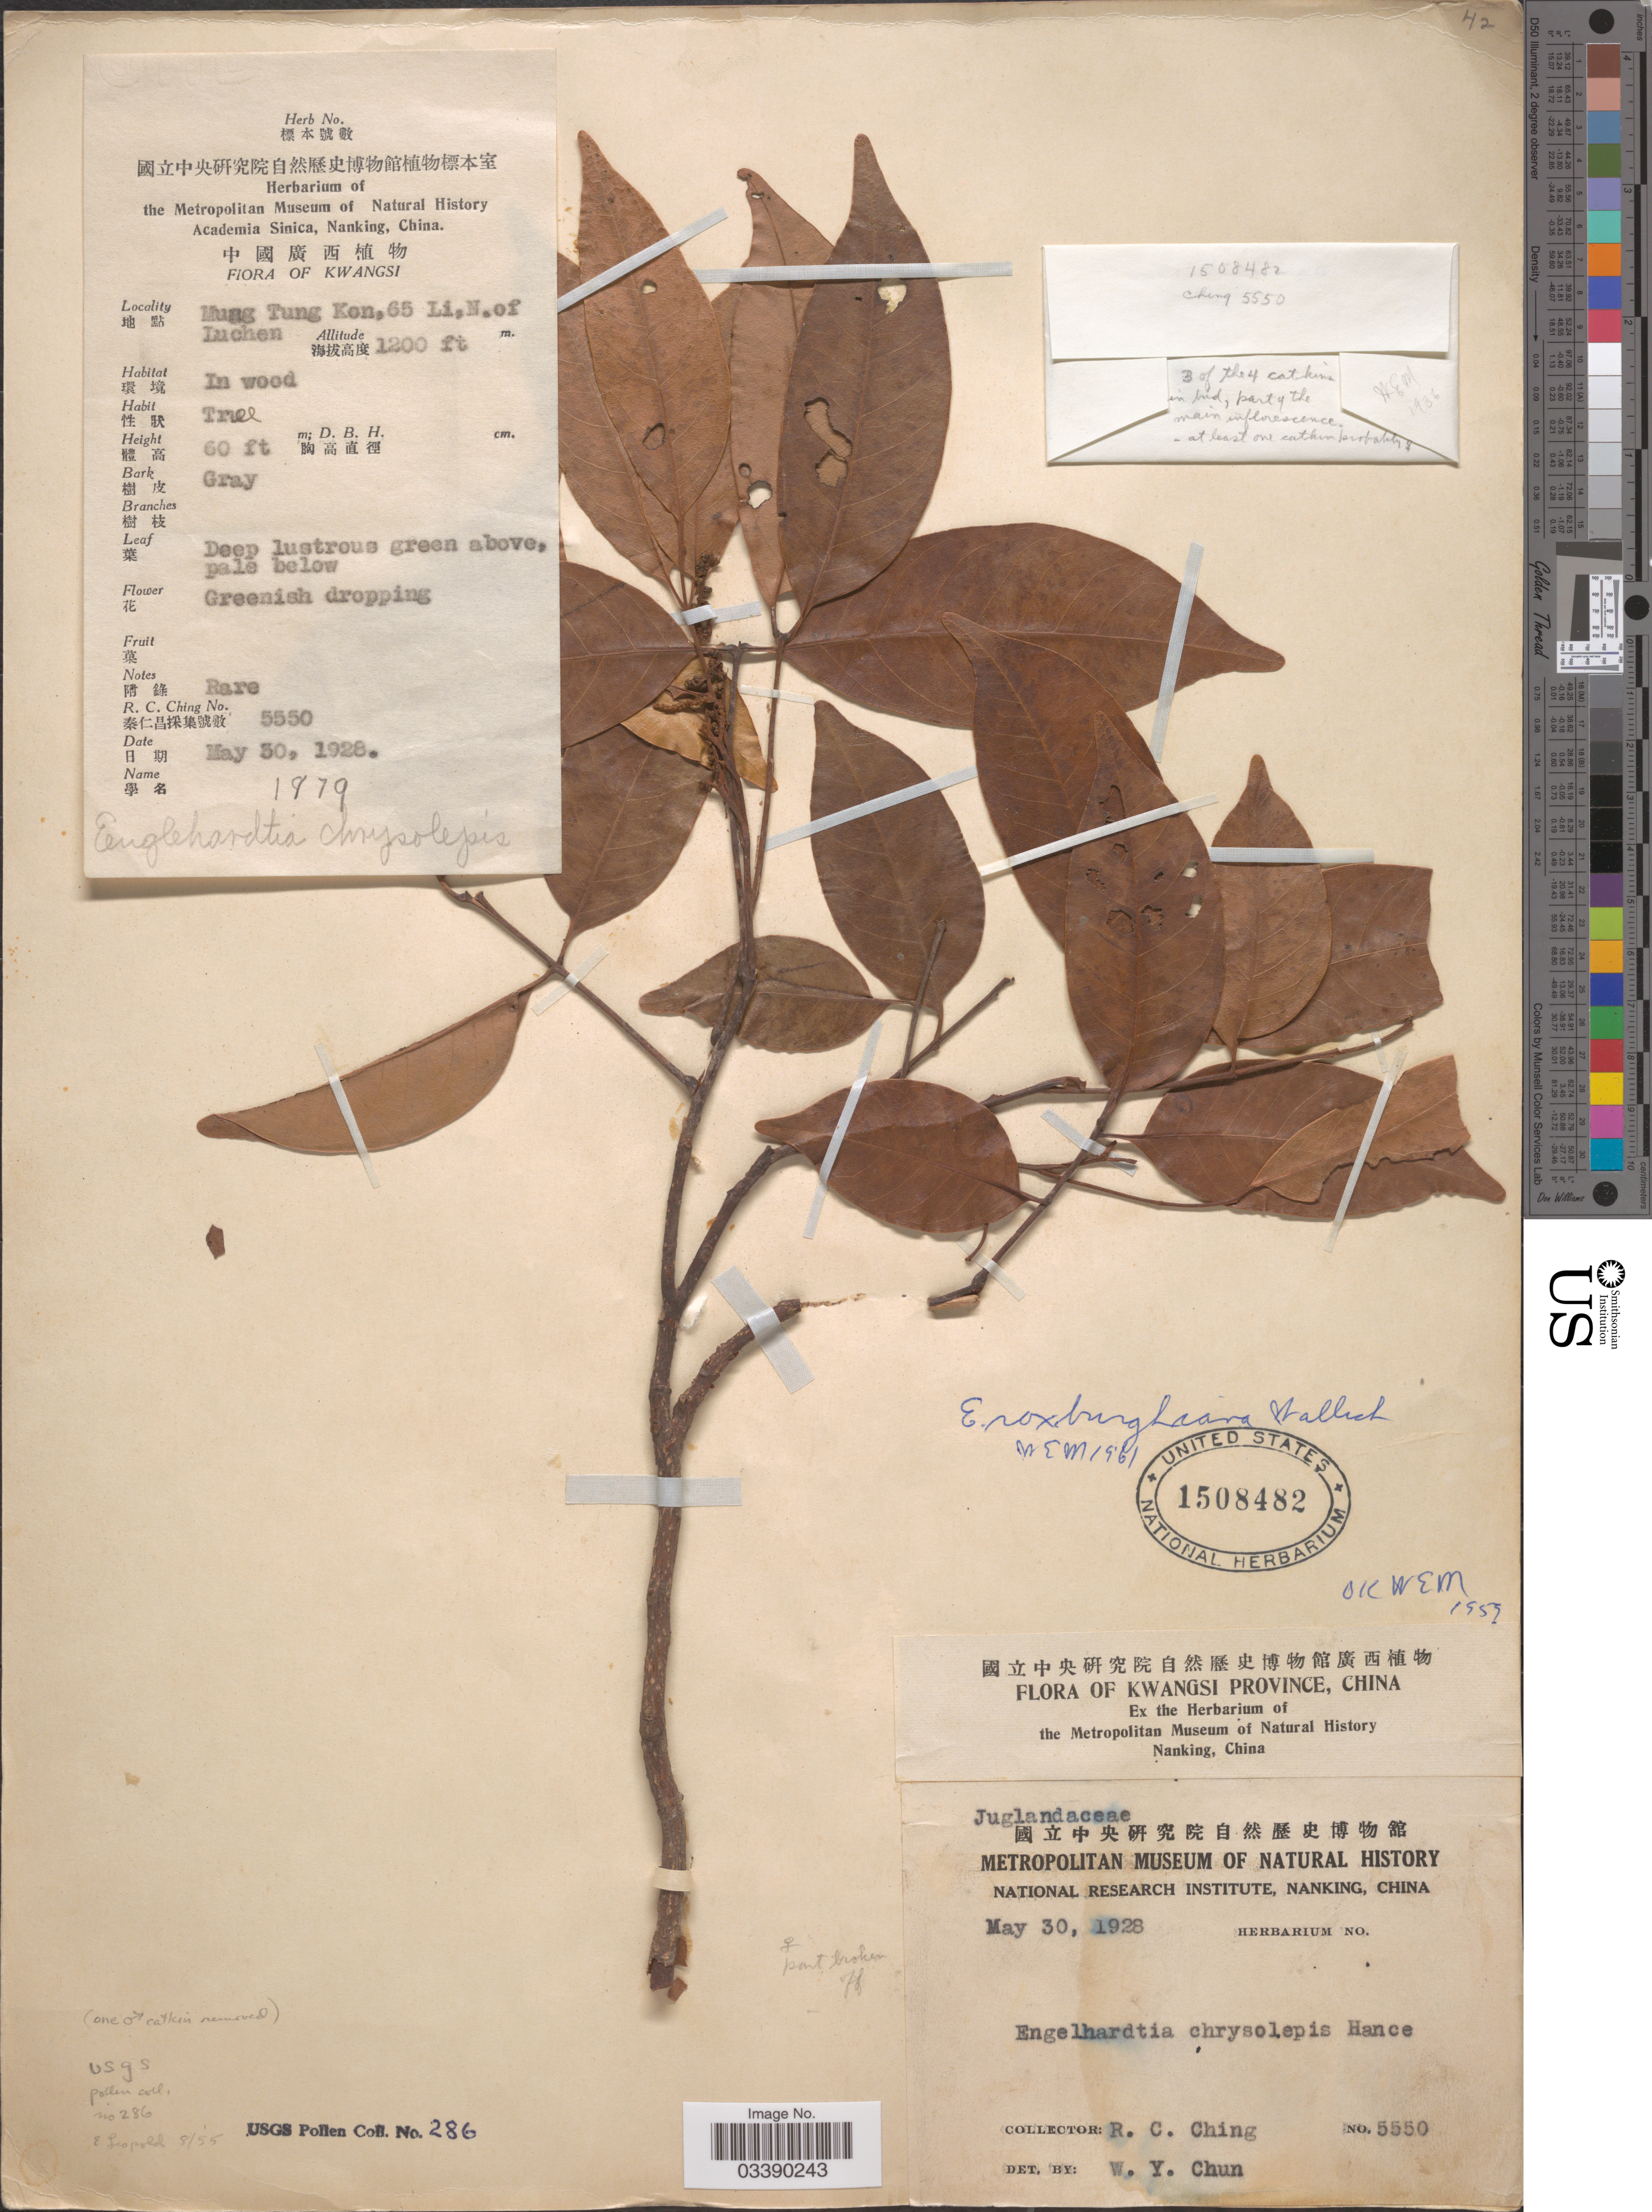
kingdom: Plantae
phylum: Tracheophyta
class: Magnoliopsida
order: Fagales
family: Juglandaceae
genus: Engelhardia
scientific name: Engelhardia roxburghiana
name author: Lindl.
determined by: Strong, M. T., (US), Smithsonian Institution - National Museum of Natural History (UNITED STATES)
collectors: R. C. Ching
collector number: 5550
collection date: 1928-05-30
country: China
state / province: Guangxi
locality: Kwangsi Province. Mung Tung Kon, 65 Li. N. of Luchen.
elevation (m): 366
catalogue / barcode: US 1508482